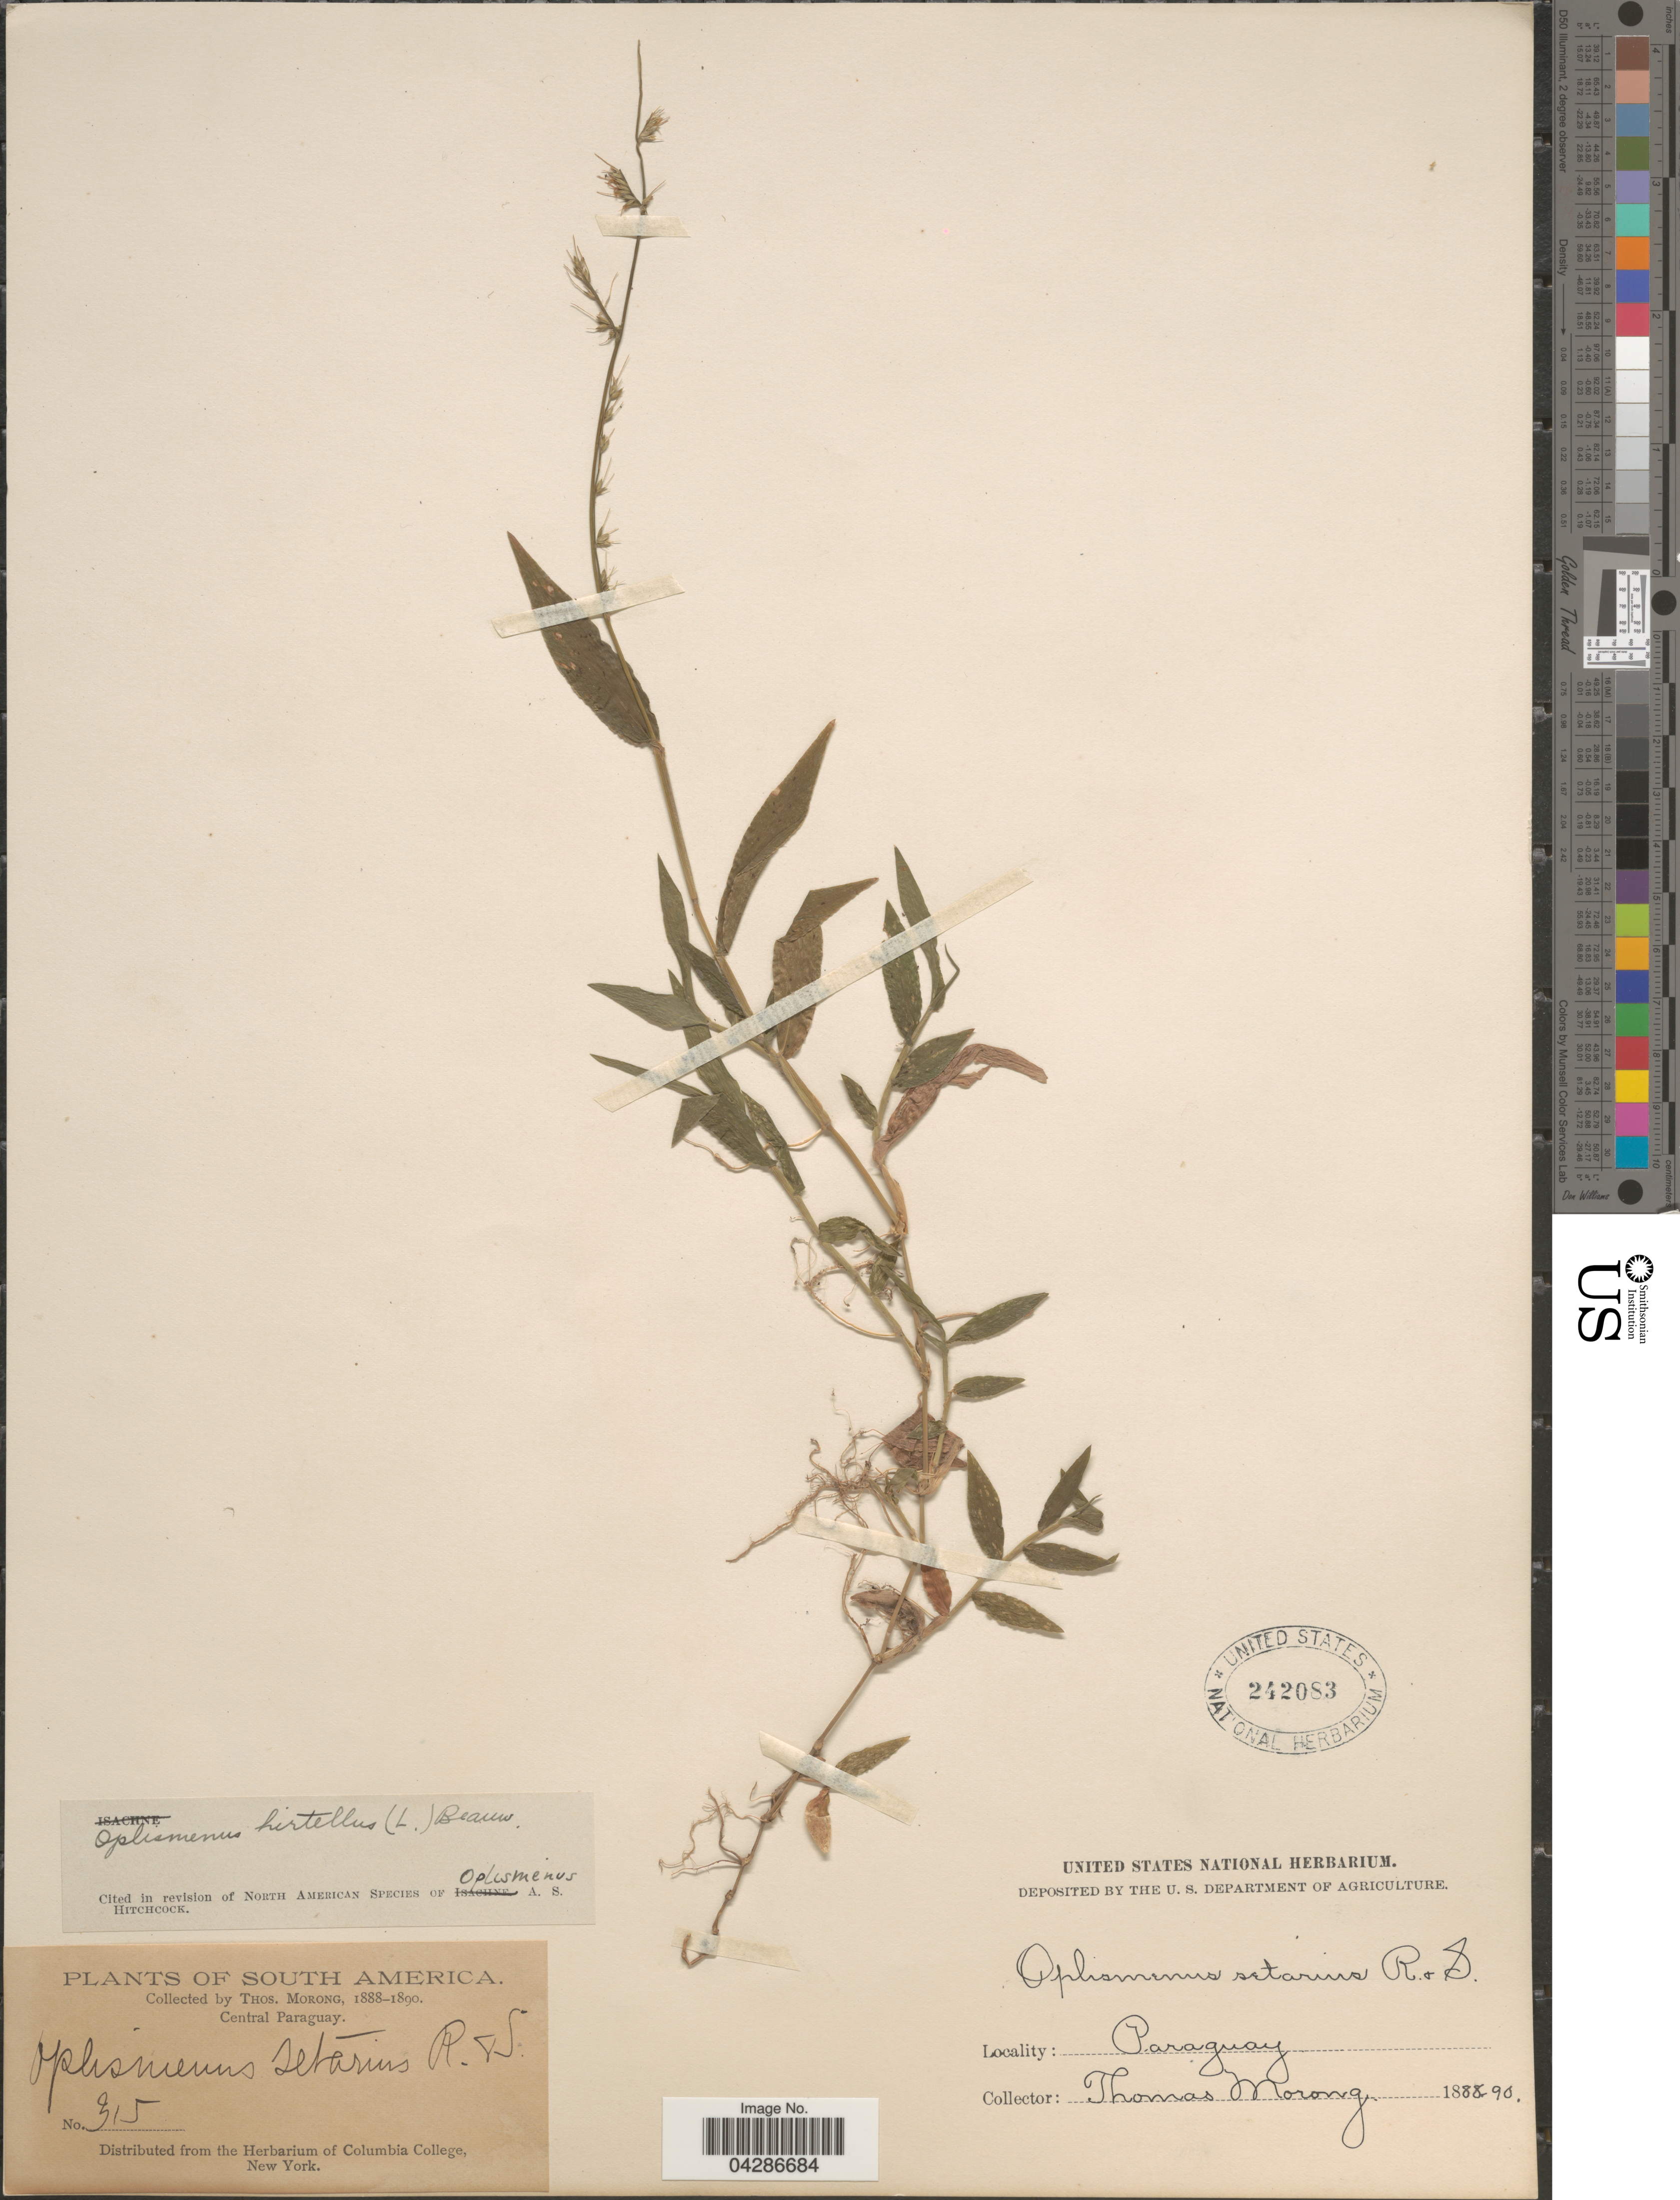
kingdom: Plantae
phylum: Tracheophyta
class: Liliopsida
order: Poales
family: Poaceae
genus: Oplismenus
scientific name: Oplismenus hirtellus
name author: (L.) P. Beauv.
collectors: ex herb. T. Morong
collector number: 315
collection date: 1888/1890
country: Paraguay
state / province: Central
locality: Central Paraguay.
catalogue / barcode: US 242083